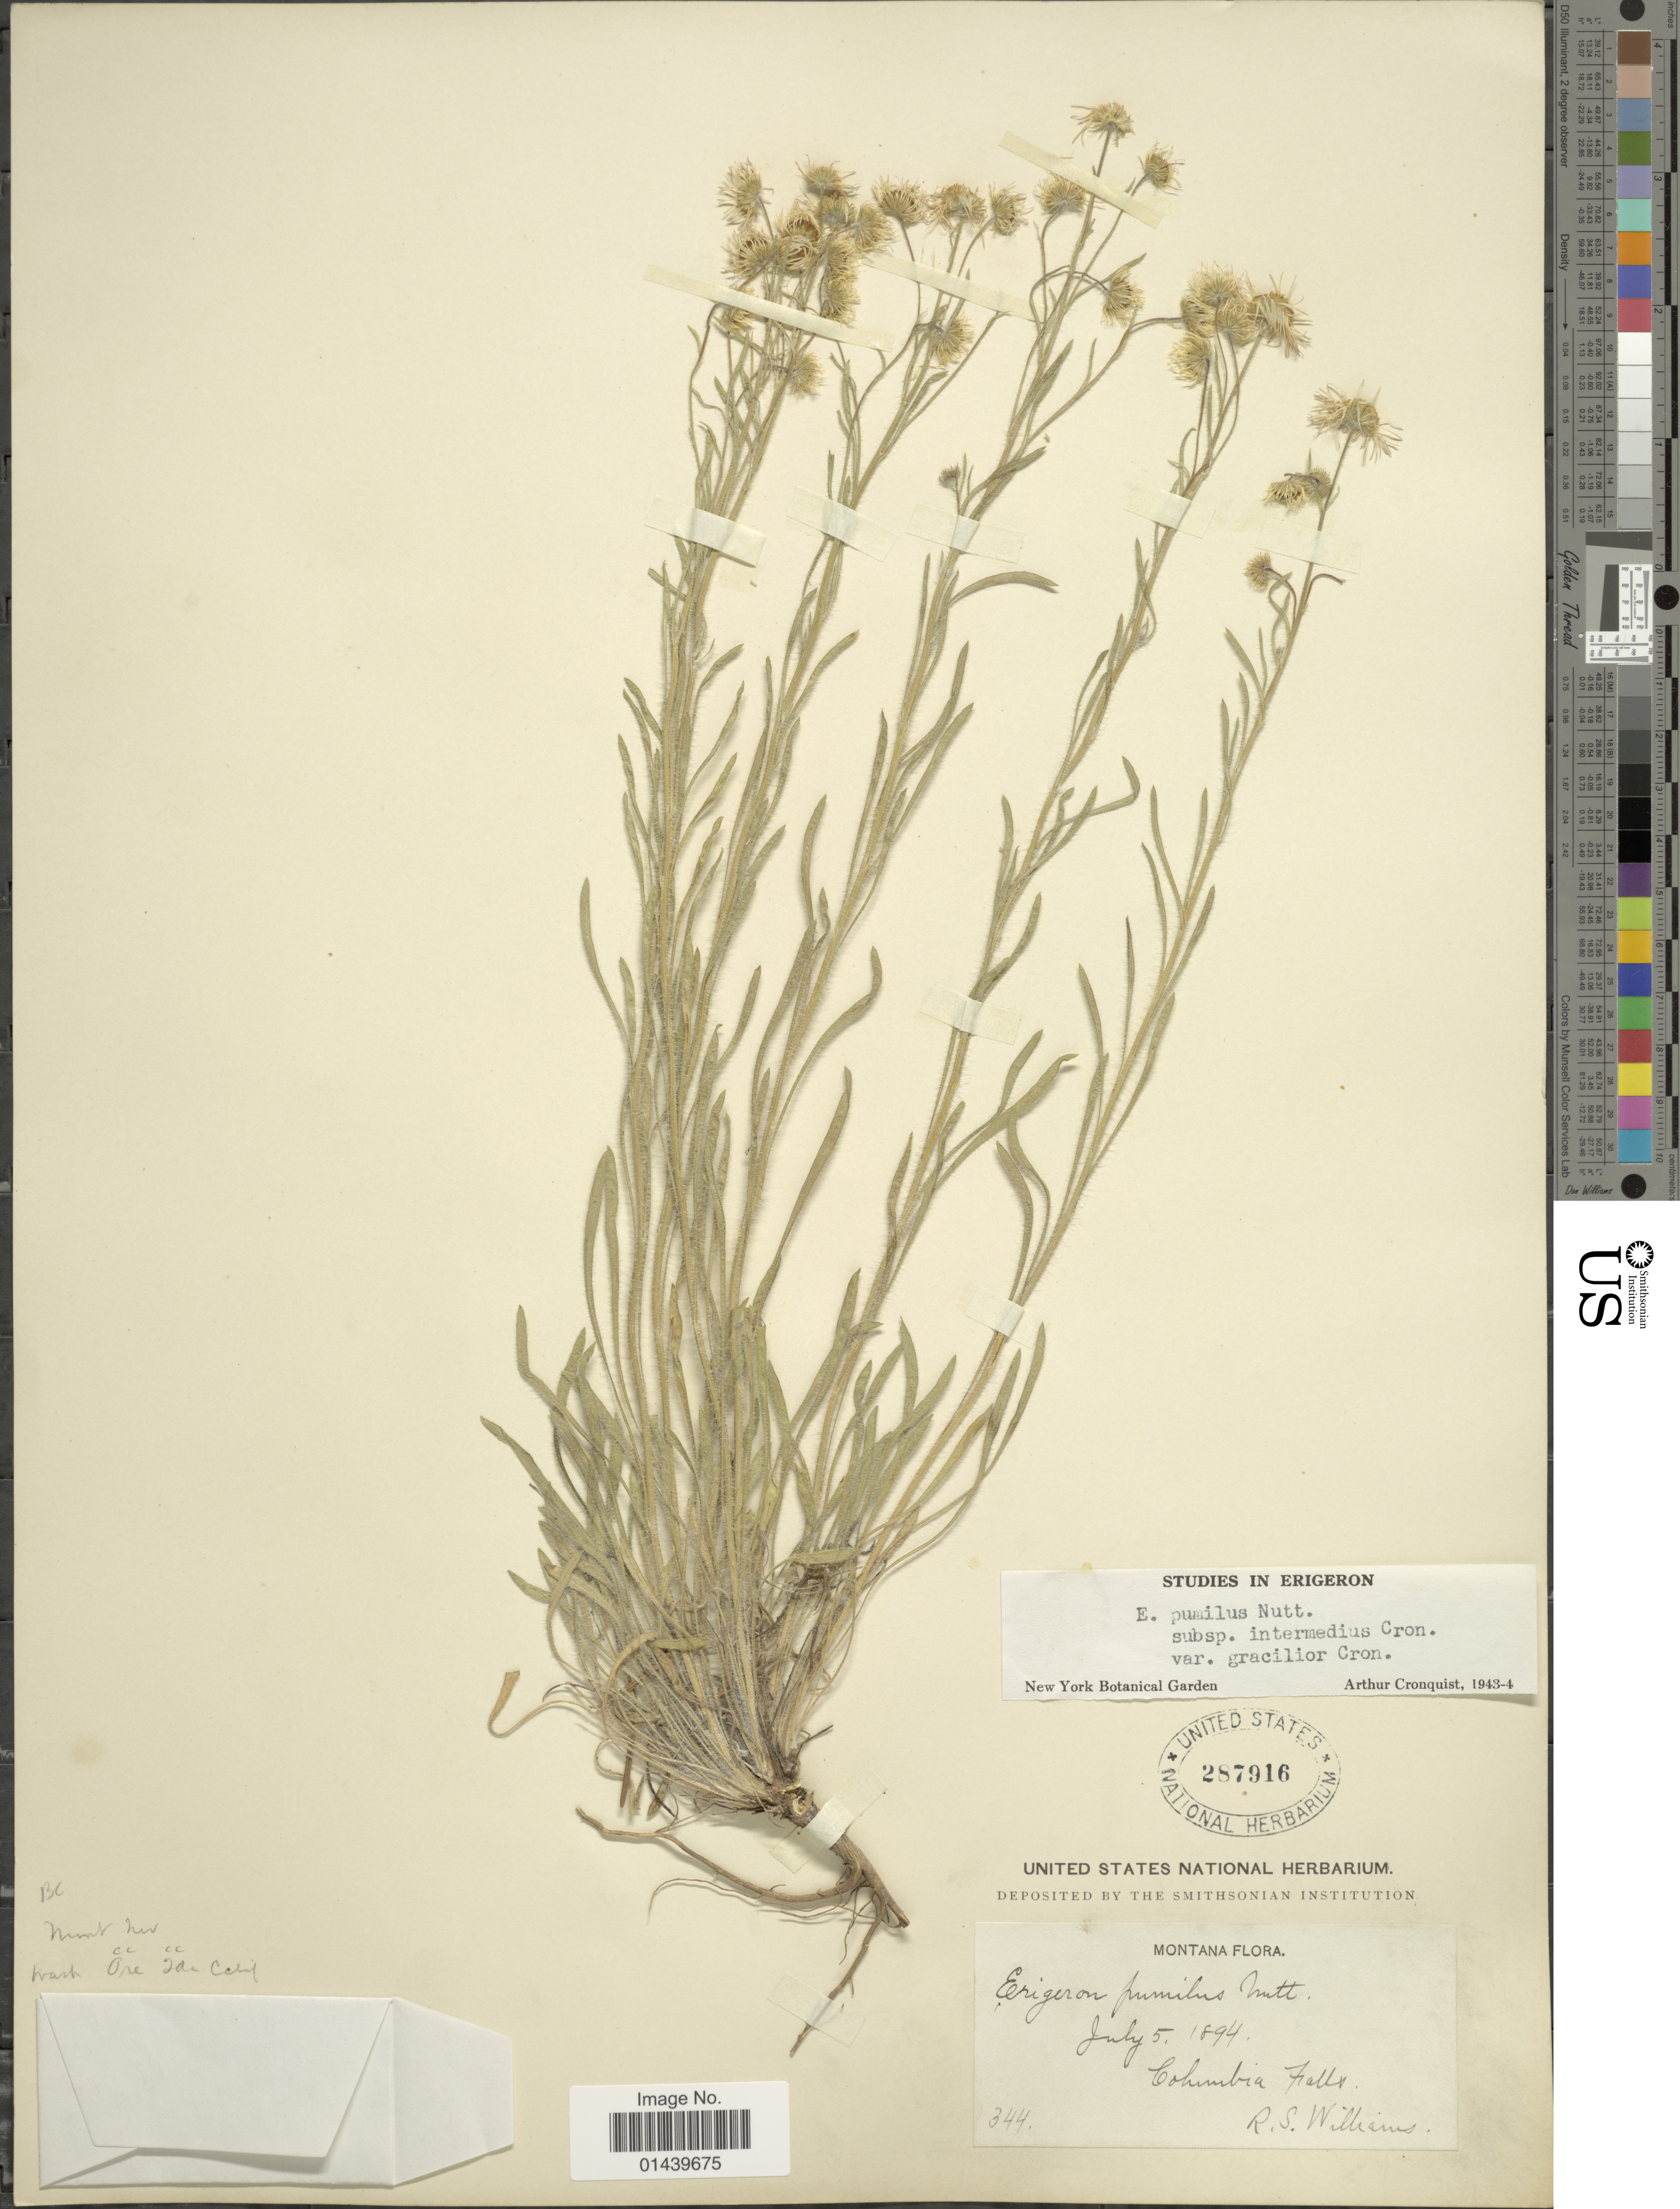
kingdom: Plantae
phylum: Tracheophyta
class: Magnoliopsida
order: Asterales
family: Asteraceae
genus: Erigeron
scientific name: Erigeron pumilus var. gracilior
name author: Cronq.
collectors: R. S. Williams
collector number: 344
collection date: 1894-07-05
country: United States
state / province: Montana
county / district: Flathead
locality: Columbia Falls.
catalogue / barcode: US 287916